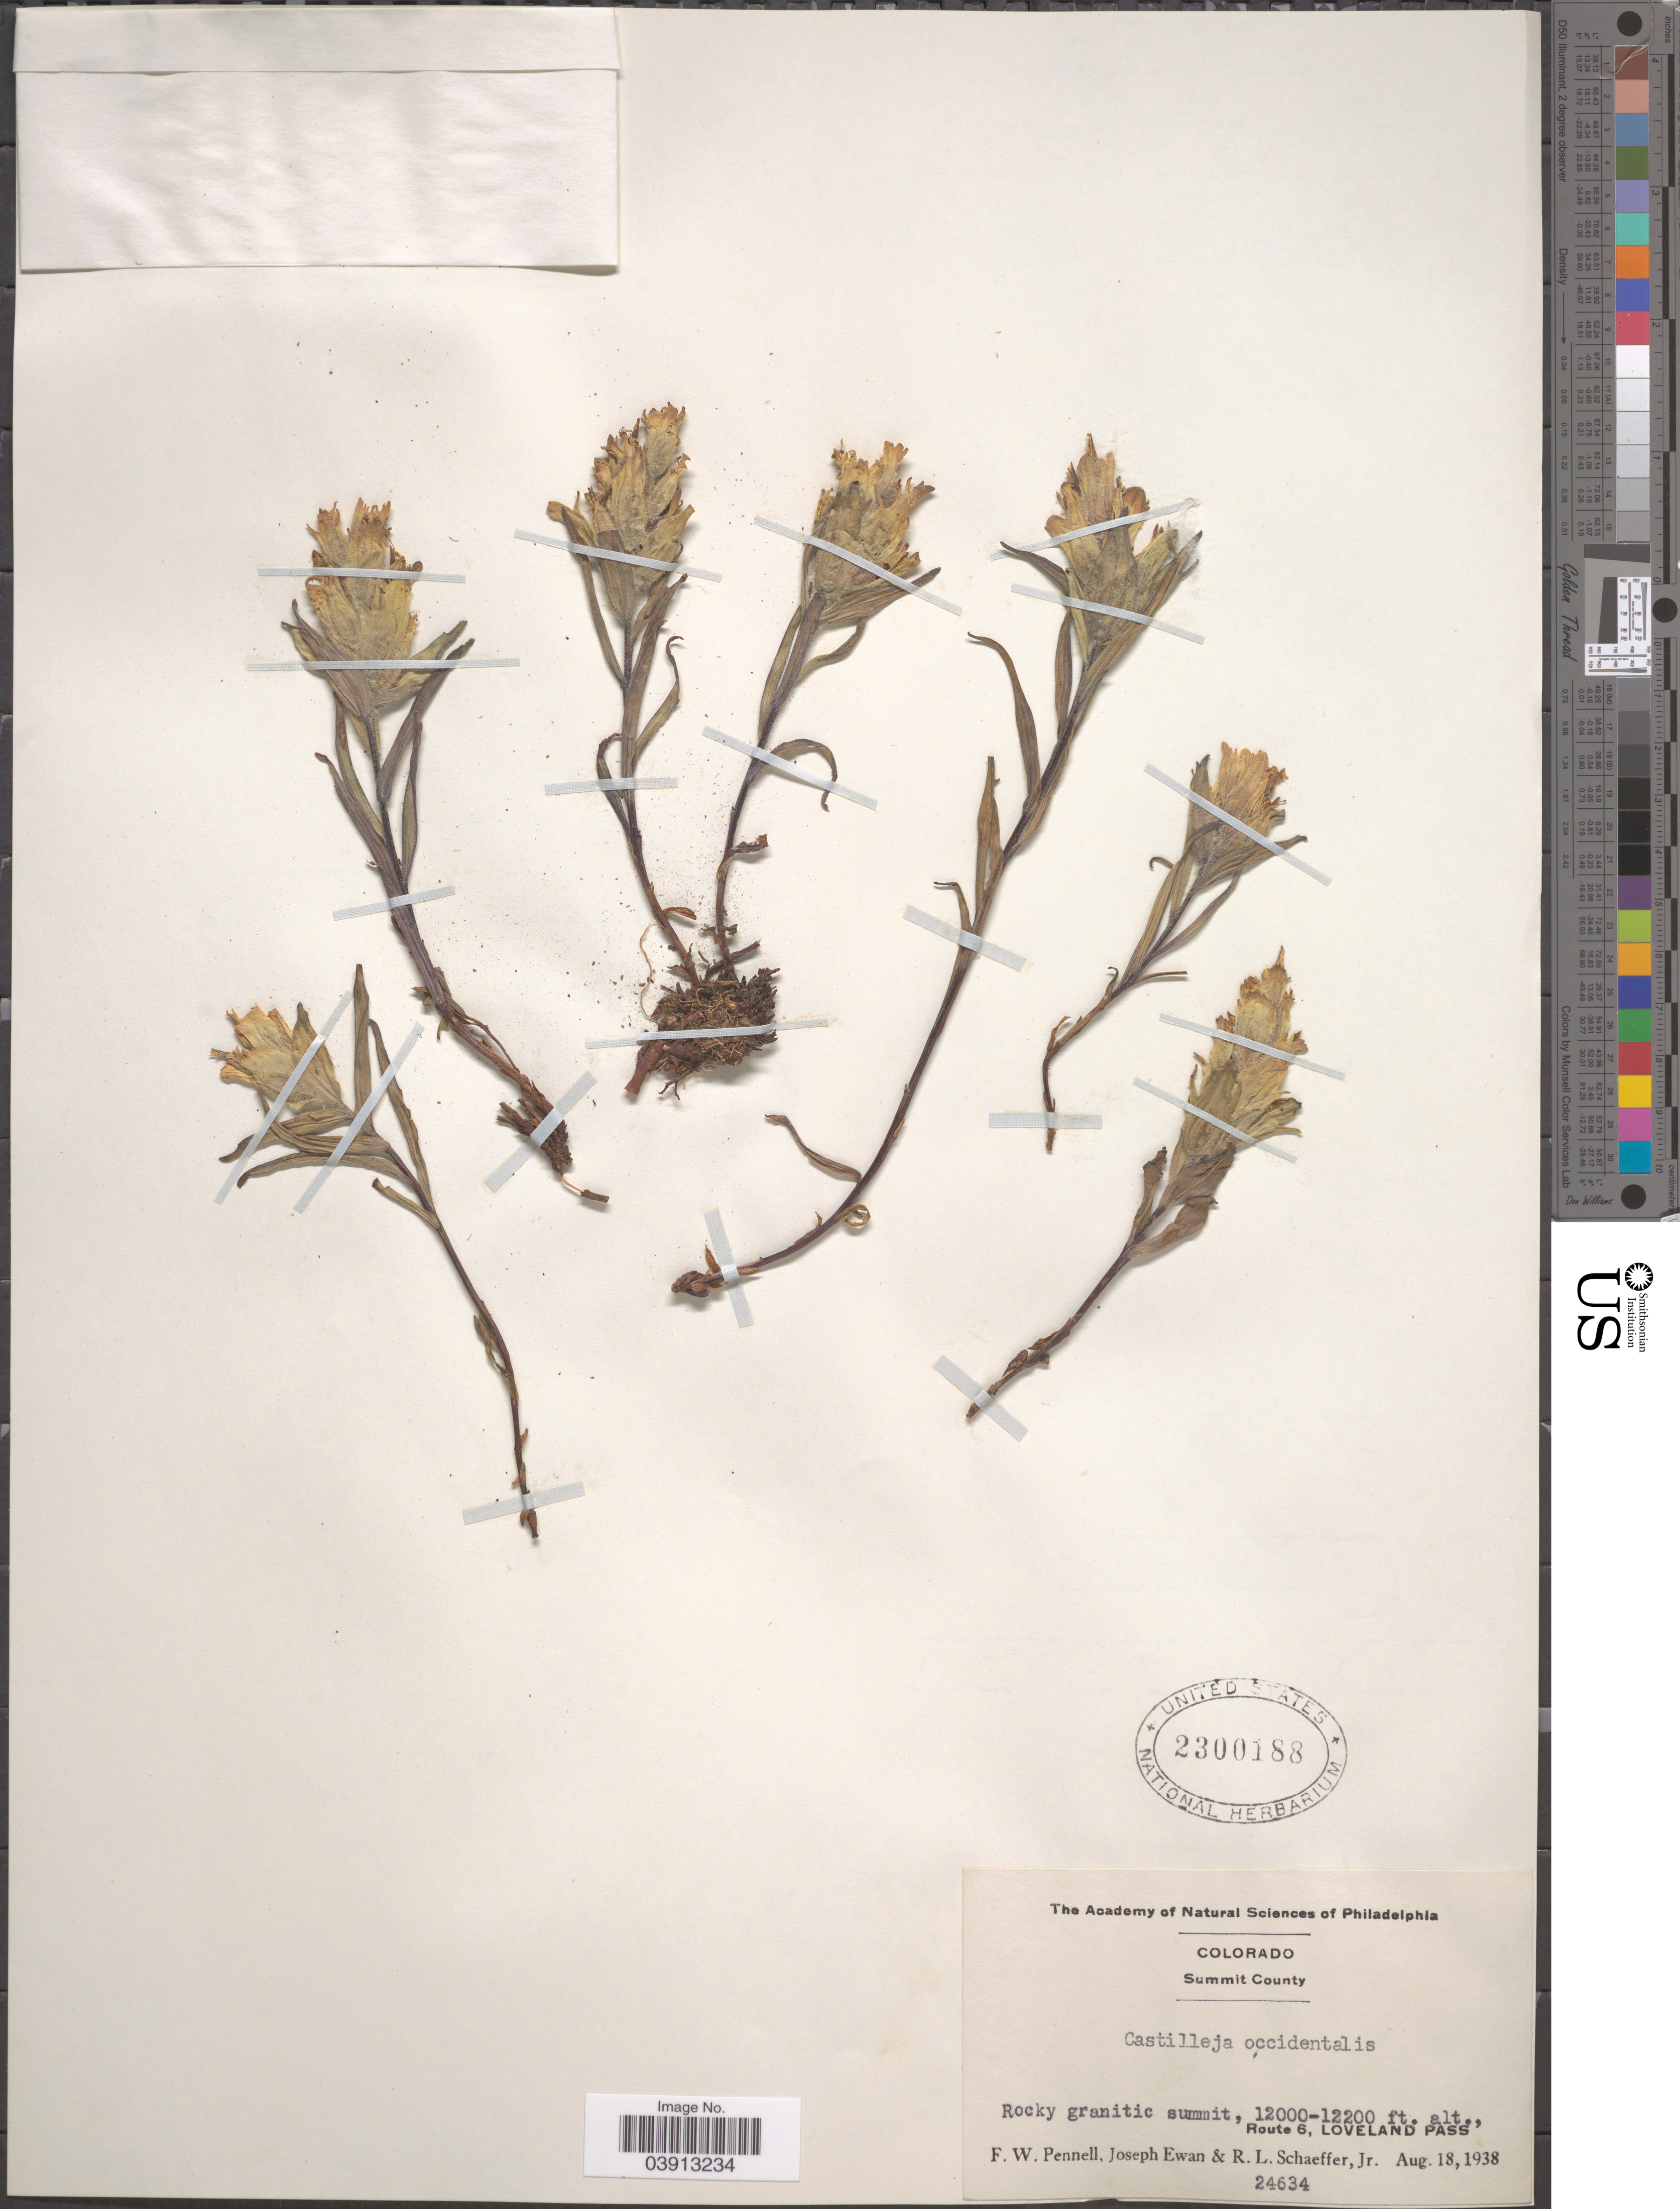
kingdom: Plantae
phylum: Tracheophyta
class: Magnoliopsida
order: Lamiales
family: Orobanchaceae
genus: Castilleja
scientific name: Castilleja occidentalis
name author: Torr.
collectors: F. W. Pennell, J. A. Ewan & R. L. Schaeffer Jr.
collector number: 24634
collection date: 1938-08-18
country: United States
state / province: Colorado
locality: Summit County. Route 6, Loveland Pass.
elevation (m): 3658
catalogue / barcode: US 2300188